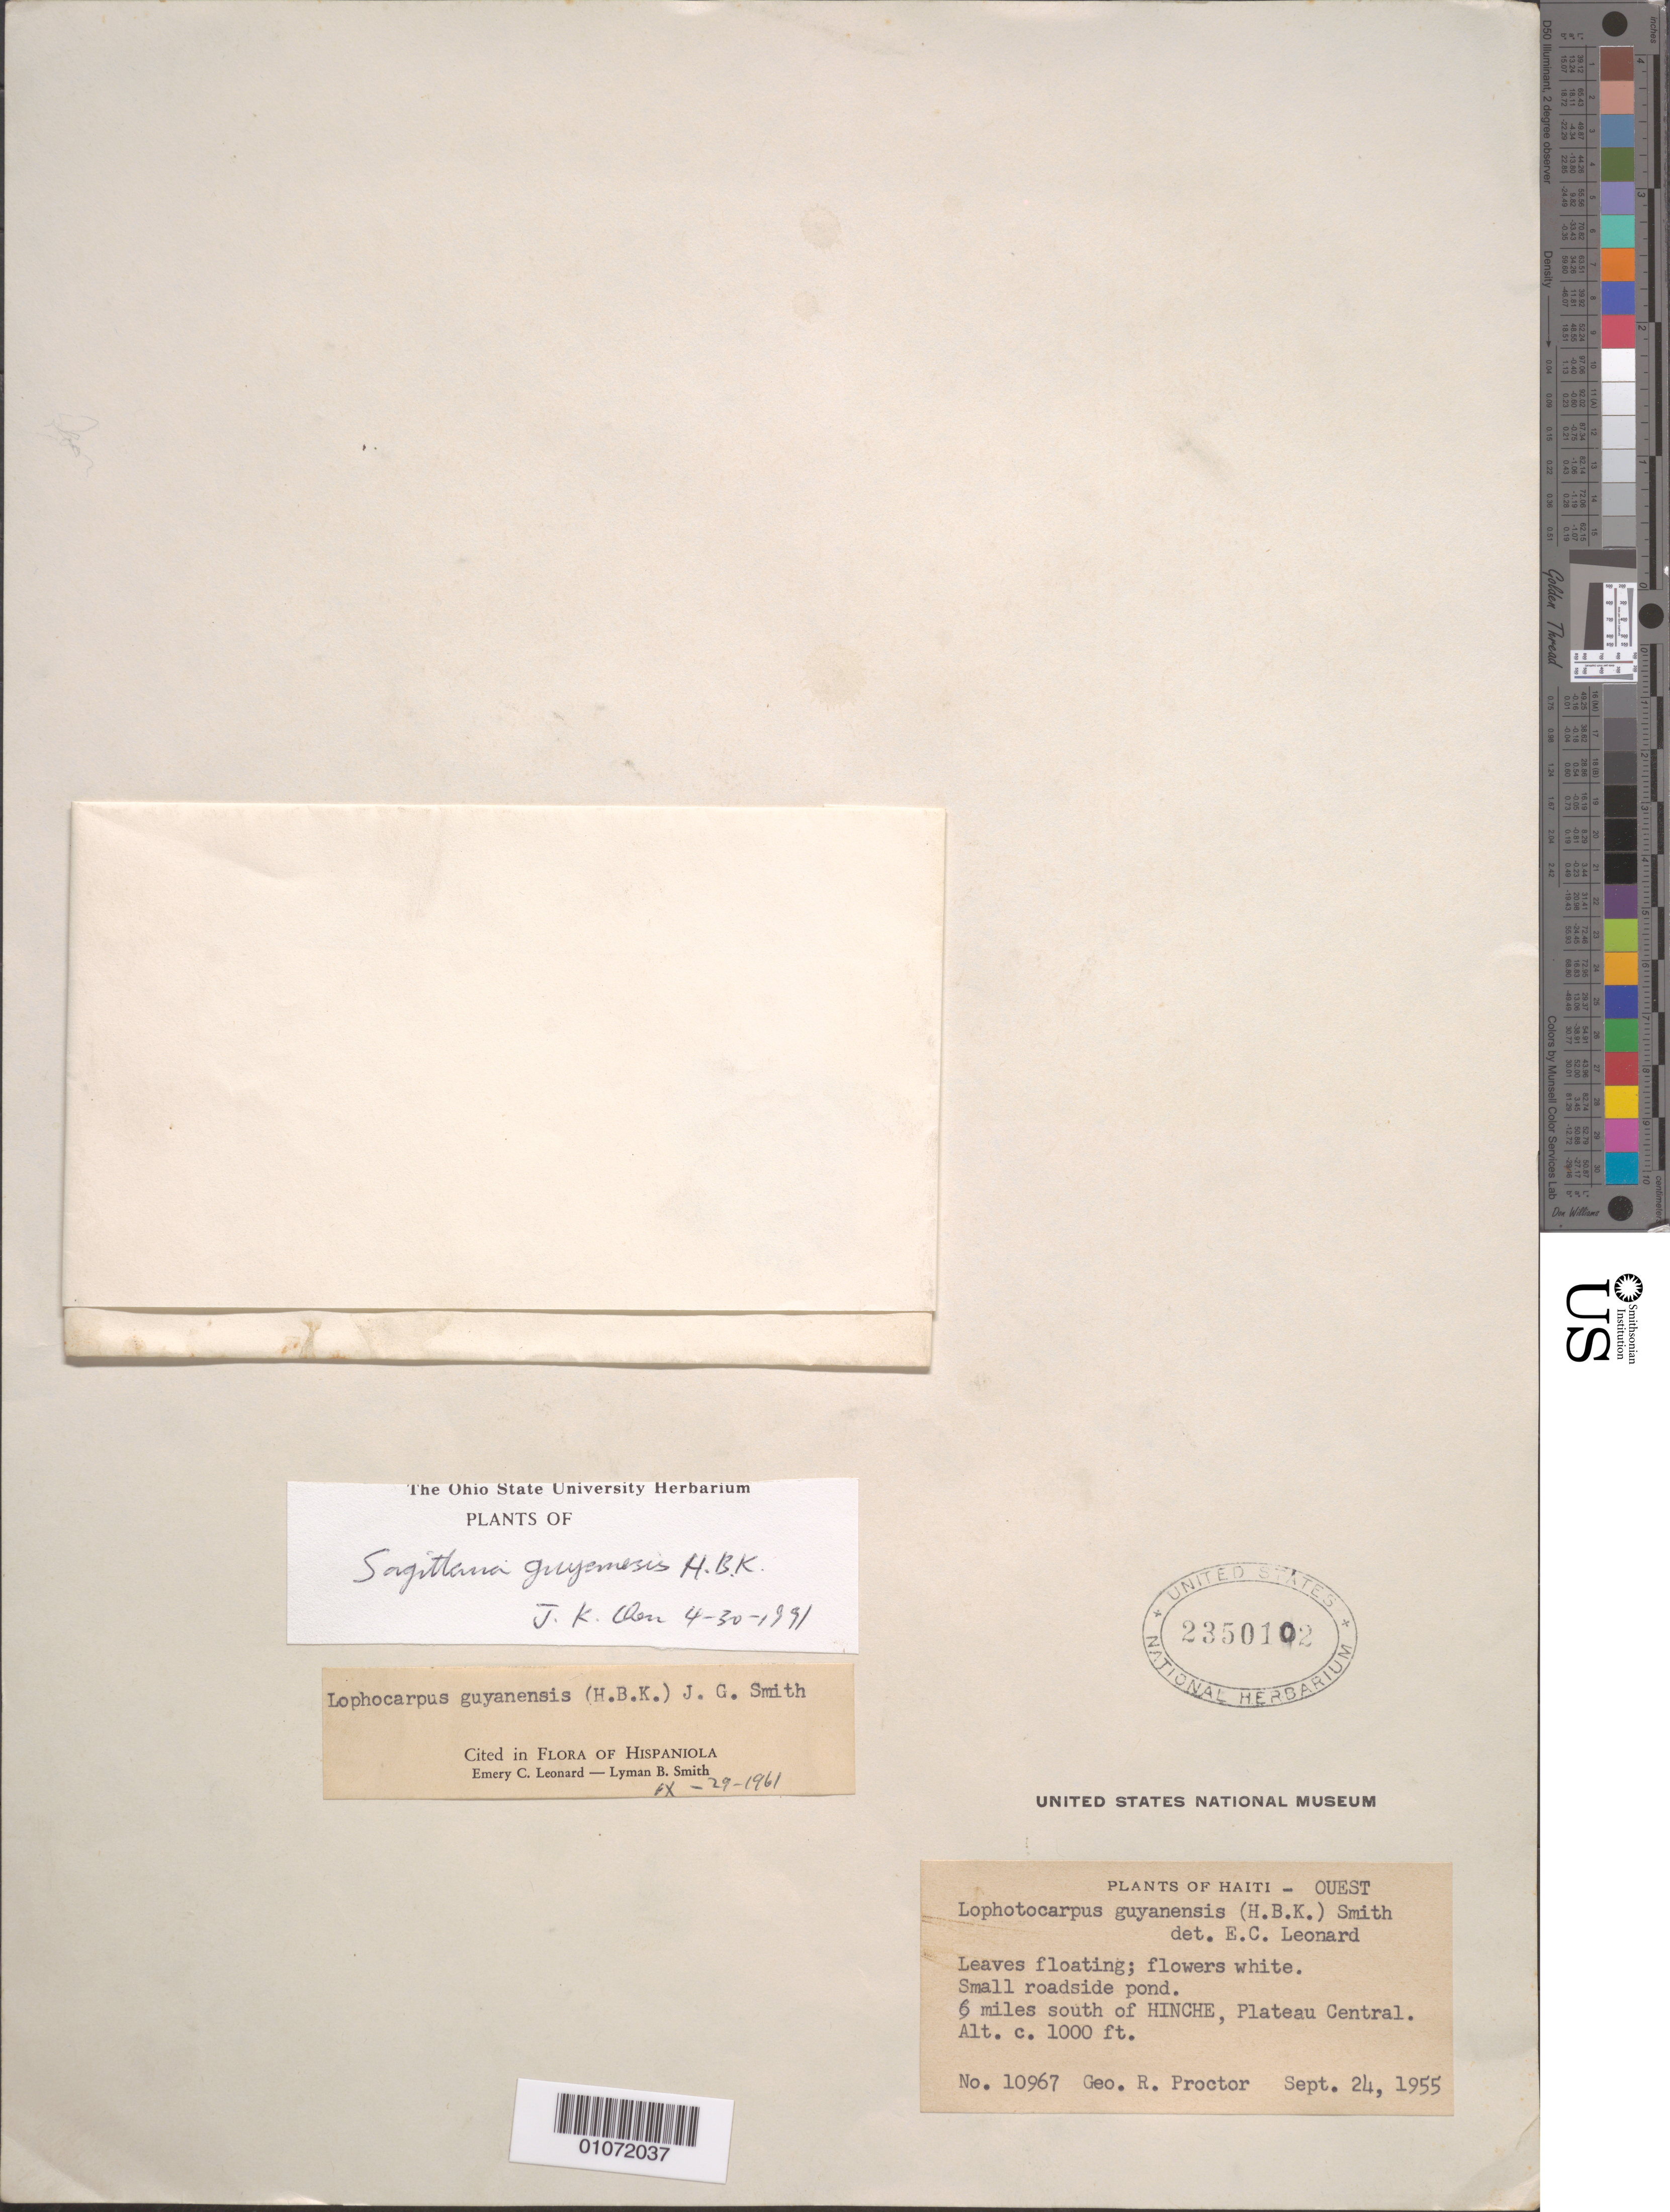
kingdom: Plantae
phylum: Tracheophyta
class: Liliopsida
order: Alismatales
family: Alismataceae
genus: Sagittaria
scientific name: Sagittaria guayanensis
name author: Kunth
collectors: G. R. Proctor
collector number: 10967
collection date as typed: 24 Sep 1955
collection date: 1955-09-24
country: Haiti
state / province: Óuest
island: Hispaniola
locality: Small roadside pond. 6 miles south of HINCHE. Plateau Central.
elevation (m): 305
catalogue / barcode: US 2350102